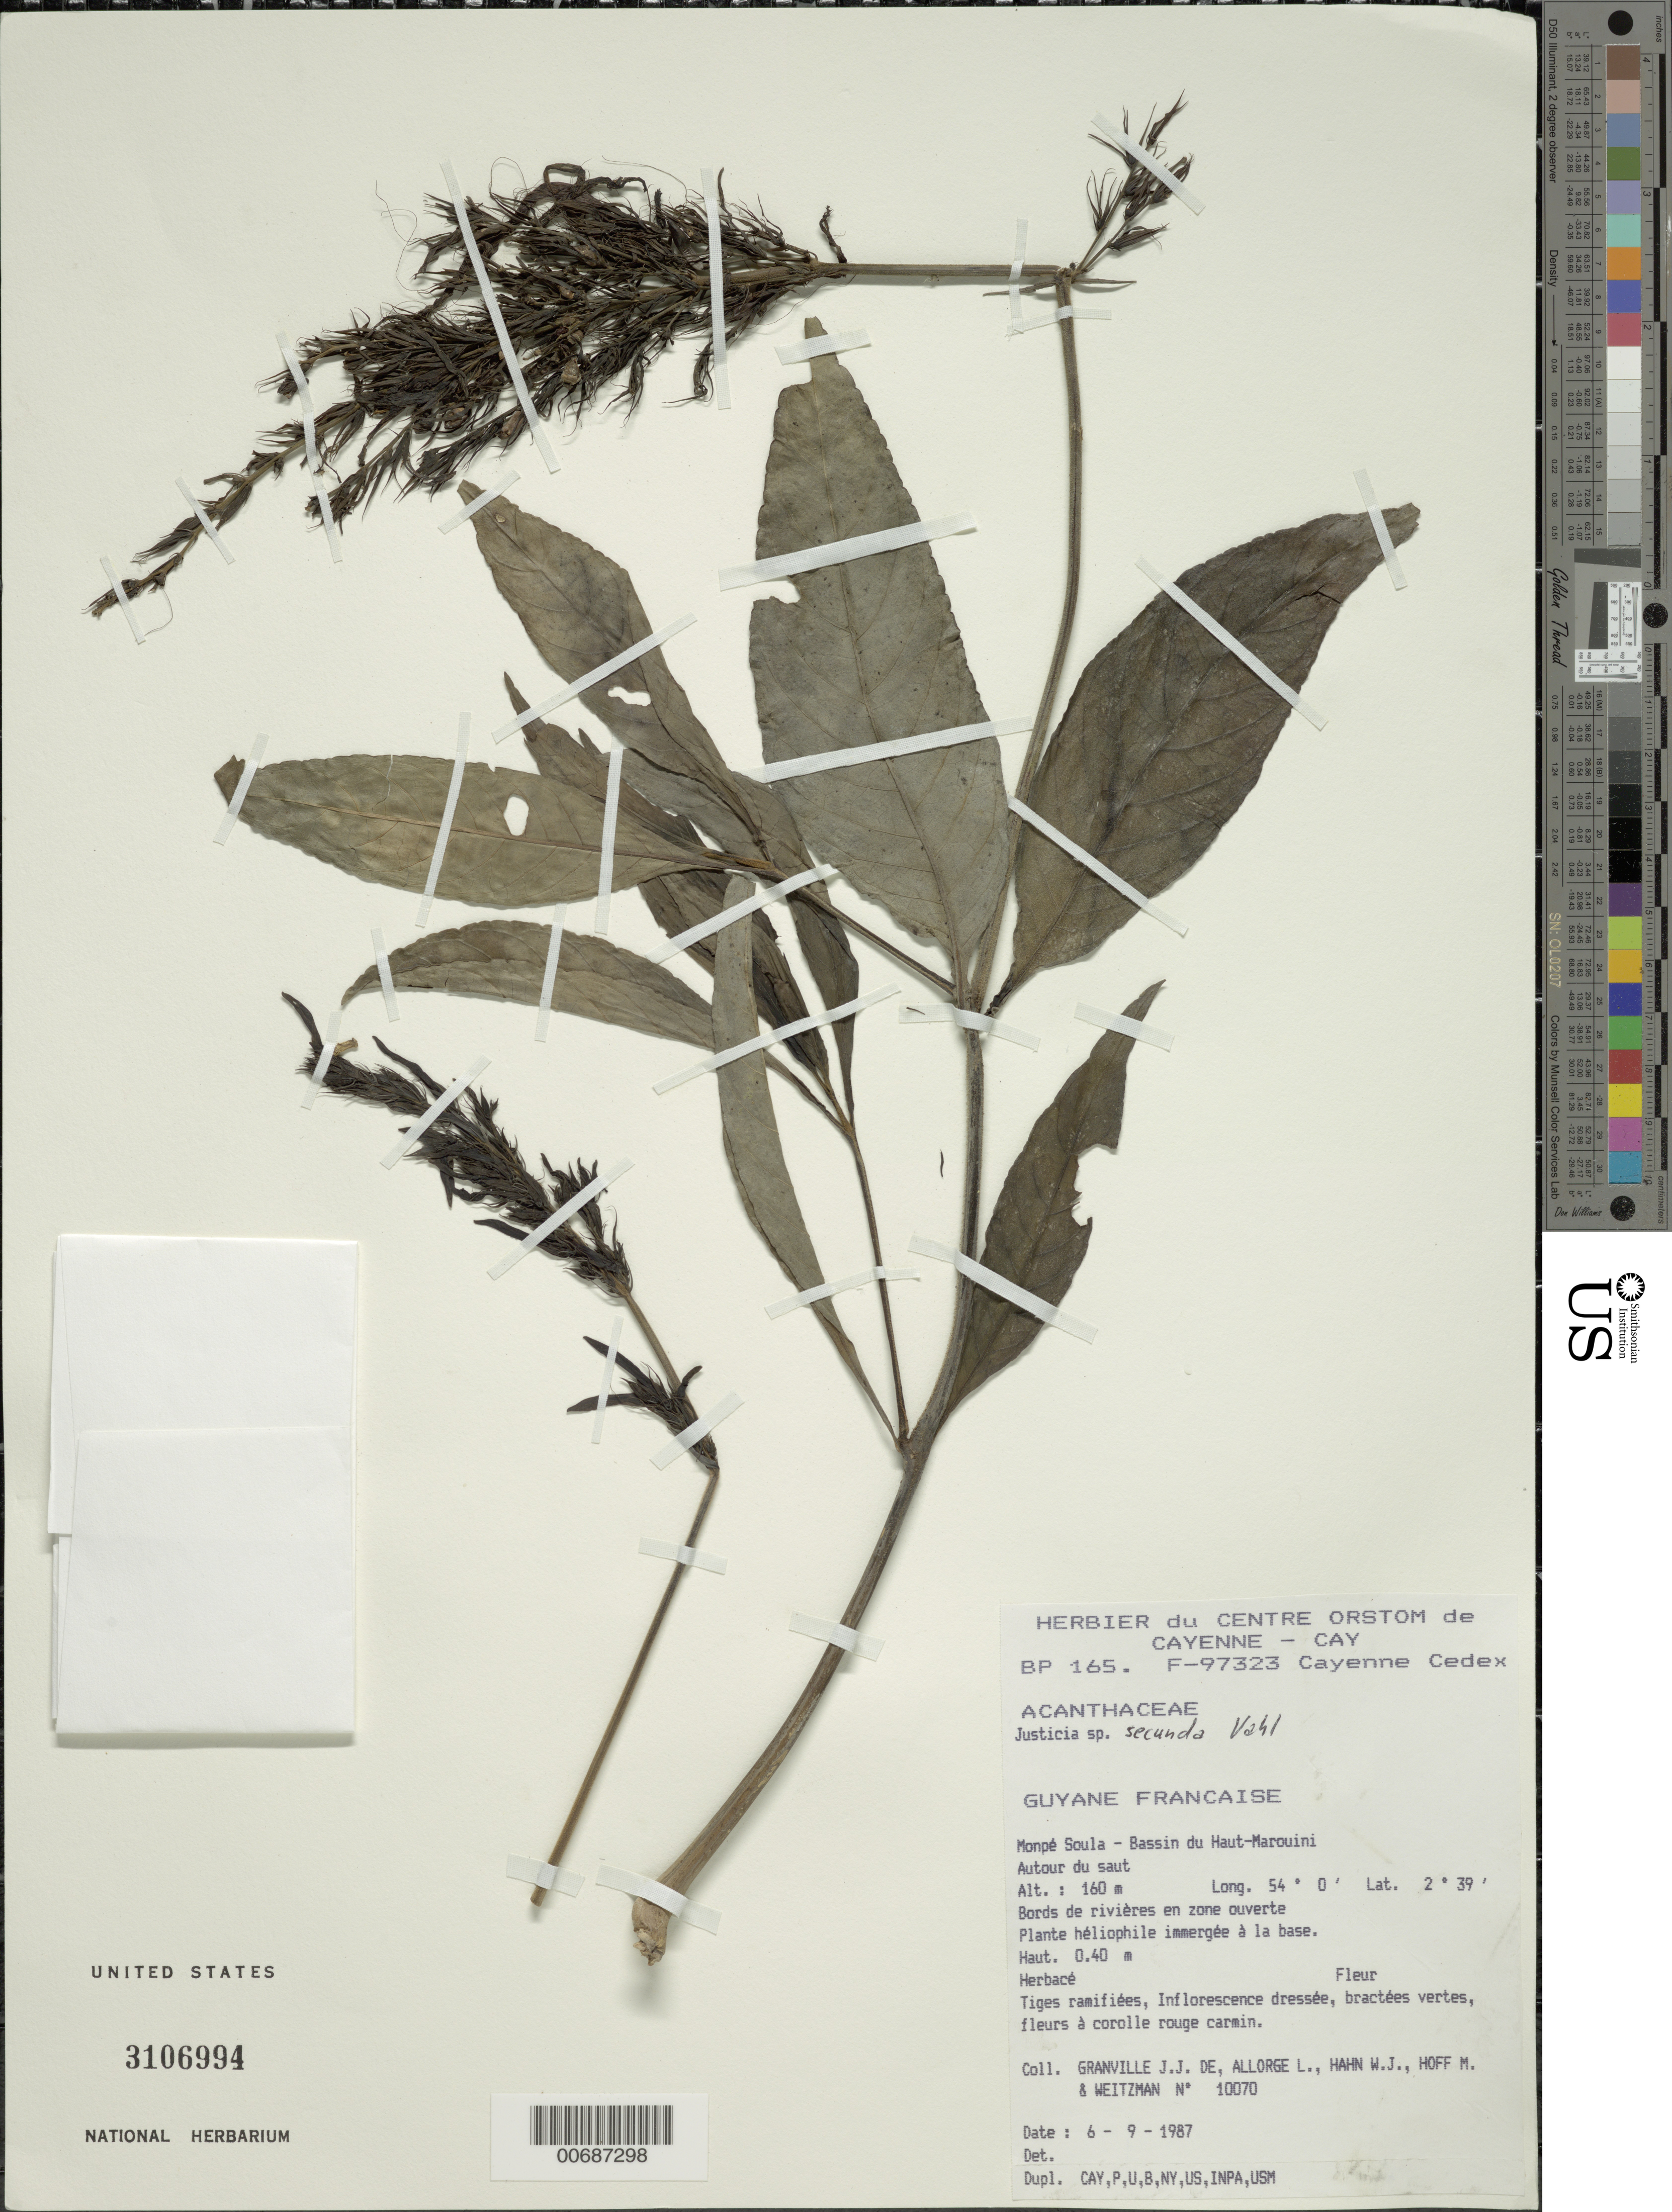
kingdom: Plantae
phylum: Tracheophyta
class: Magnoliopsida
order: Lamiales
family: Acanthaceae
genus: Justicia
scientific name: Justicia secunda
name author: Vahl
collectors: J.-J. de Granville, L. Allorge, W. J. Hahn, M. Hoff & A. L. Weitzman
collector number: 10070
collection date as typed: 6-Sep-87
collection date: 1987-09-06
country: French Guiana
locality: Monpé Soula, Bassin du Haut-Marouini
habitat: Along river, open area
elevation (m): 160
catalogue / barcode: US 3106994